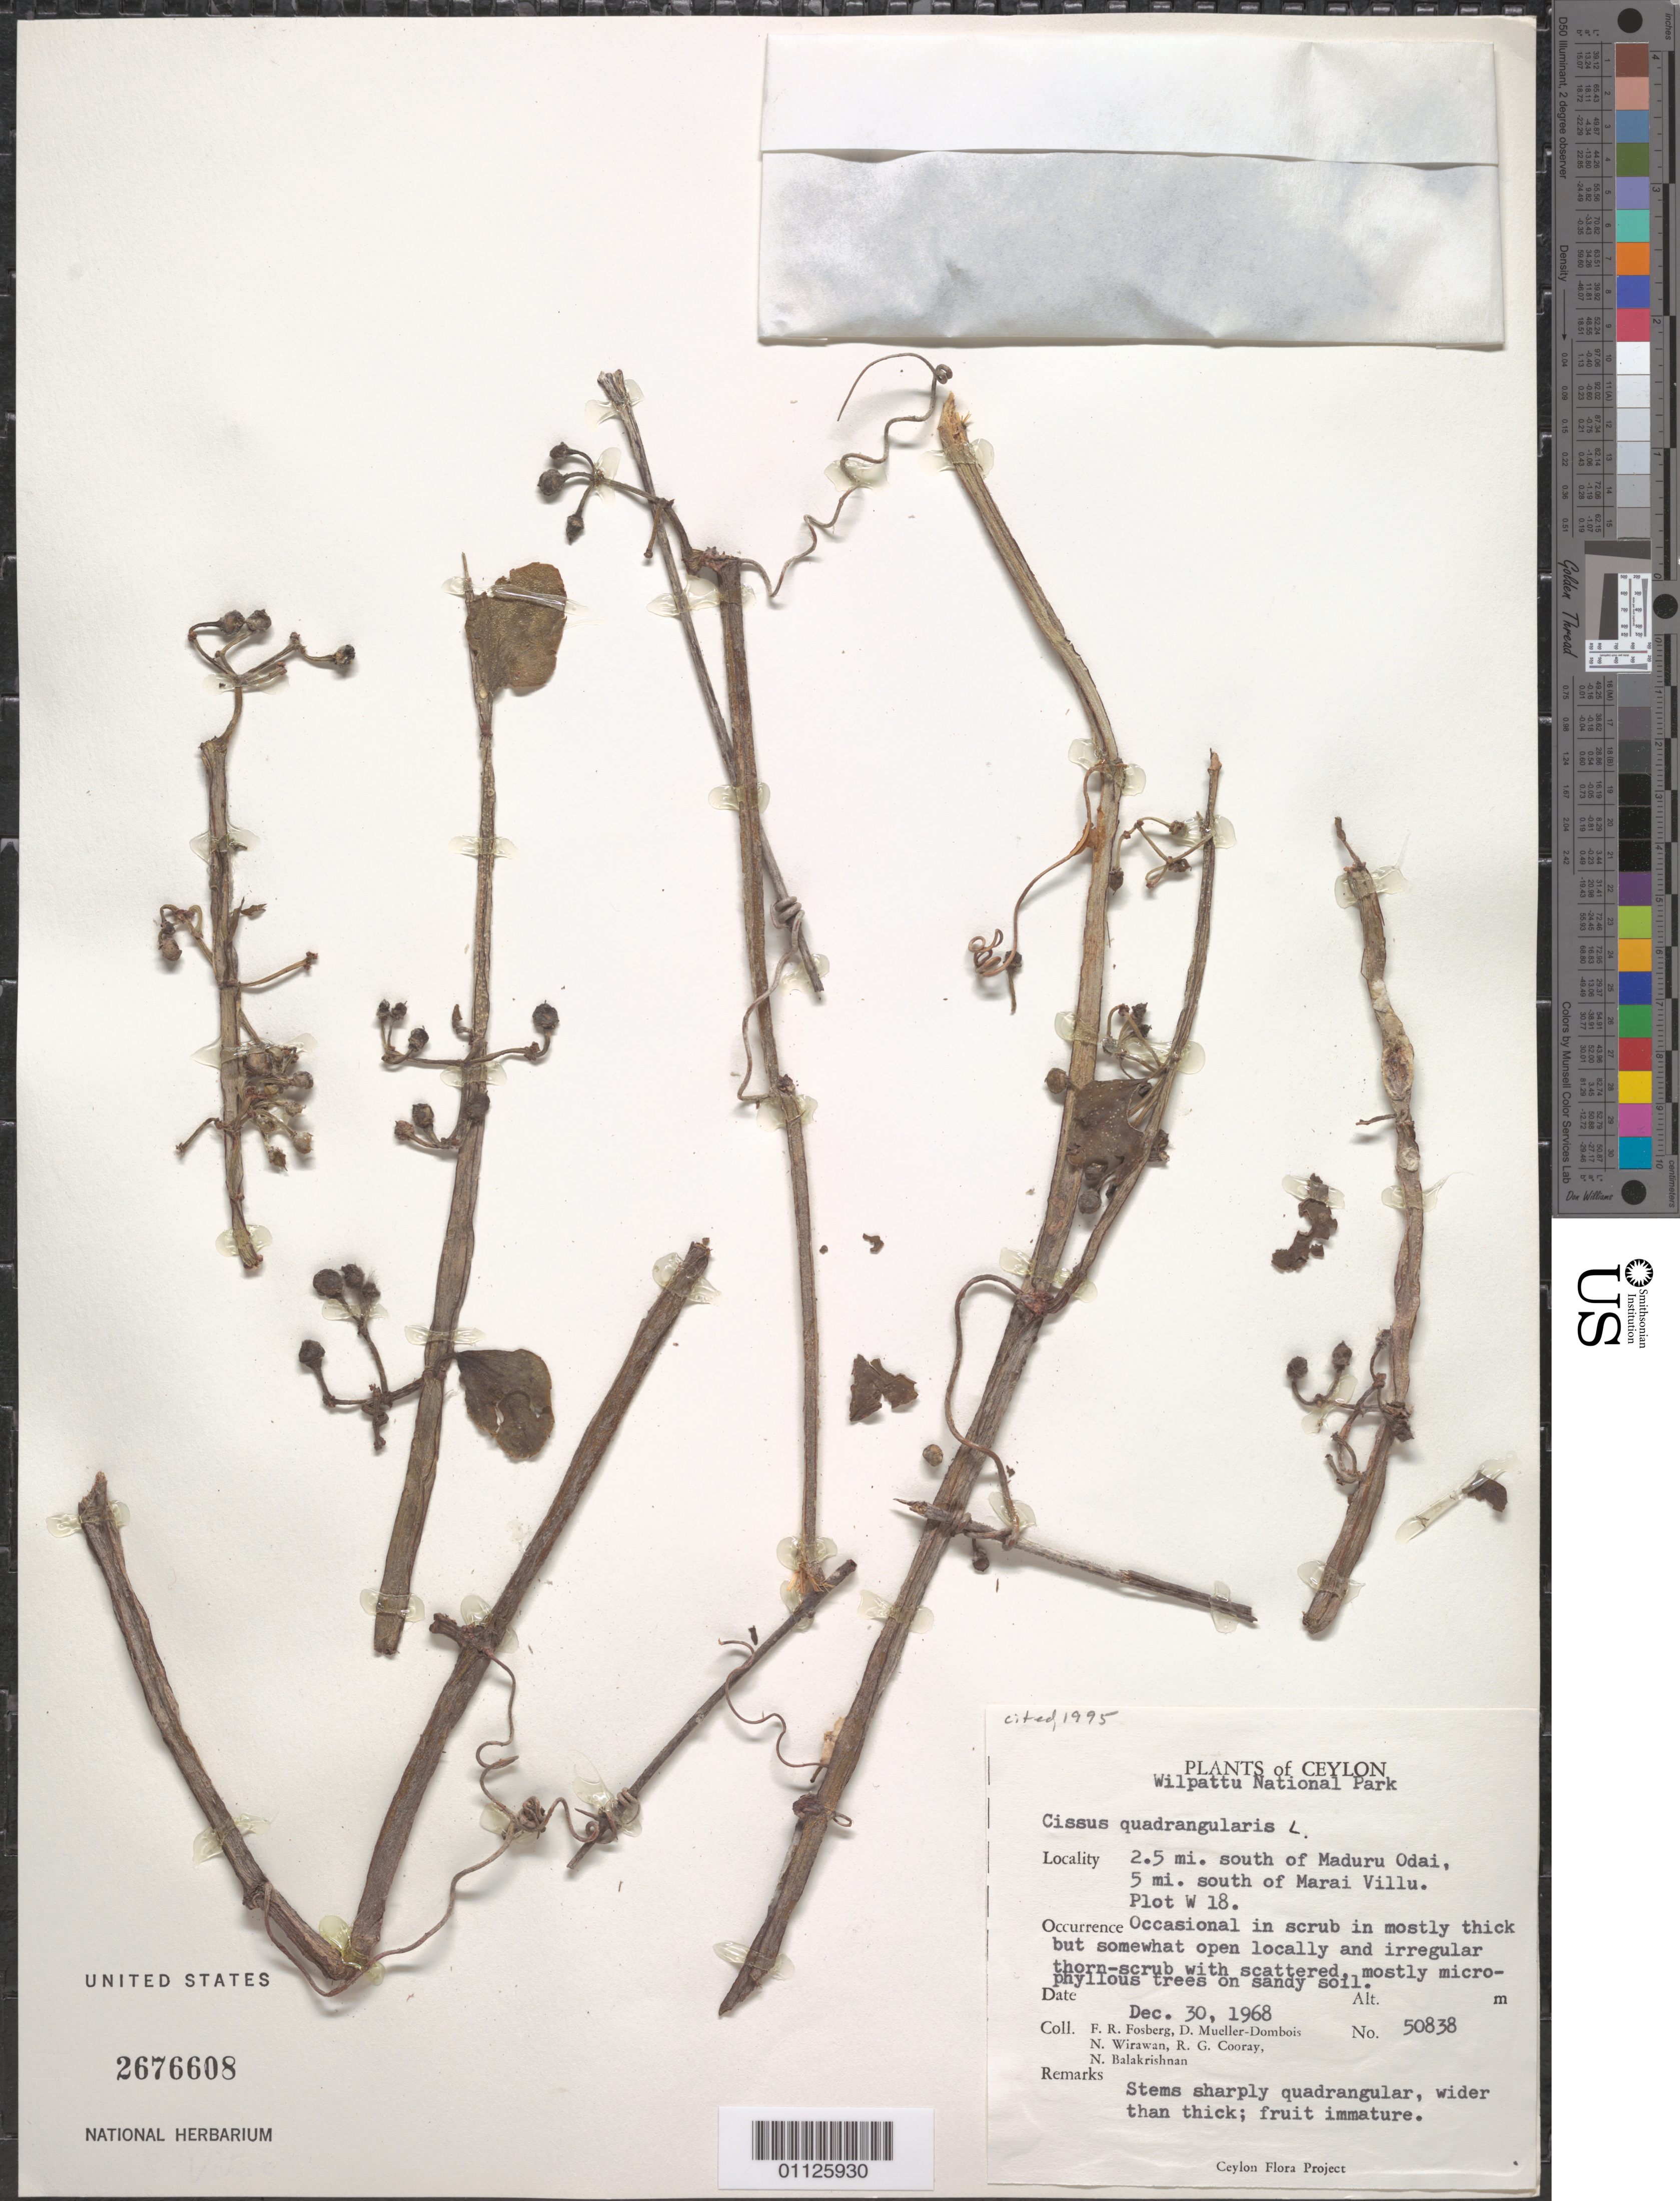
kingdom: Plantae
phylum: Tracheophyta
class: Magnoliopsida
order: Vitales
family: Vitaceae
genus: Cissus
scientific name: Cissus quadrangularis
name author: L.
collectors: F. R. Fosberg, D. Mueller-Dombois, N. Wirawan, R. Cooray & N. P. Balakrishnan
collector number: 50838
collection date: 1968-12-30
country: Sri Lanka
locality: Wilpattu National Park. 2.5 mi S of Maduru Odai, 5 mi S of Marai Villu. Plot W 18.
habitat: Occasional in scrub.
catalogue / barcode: US 2676608